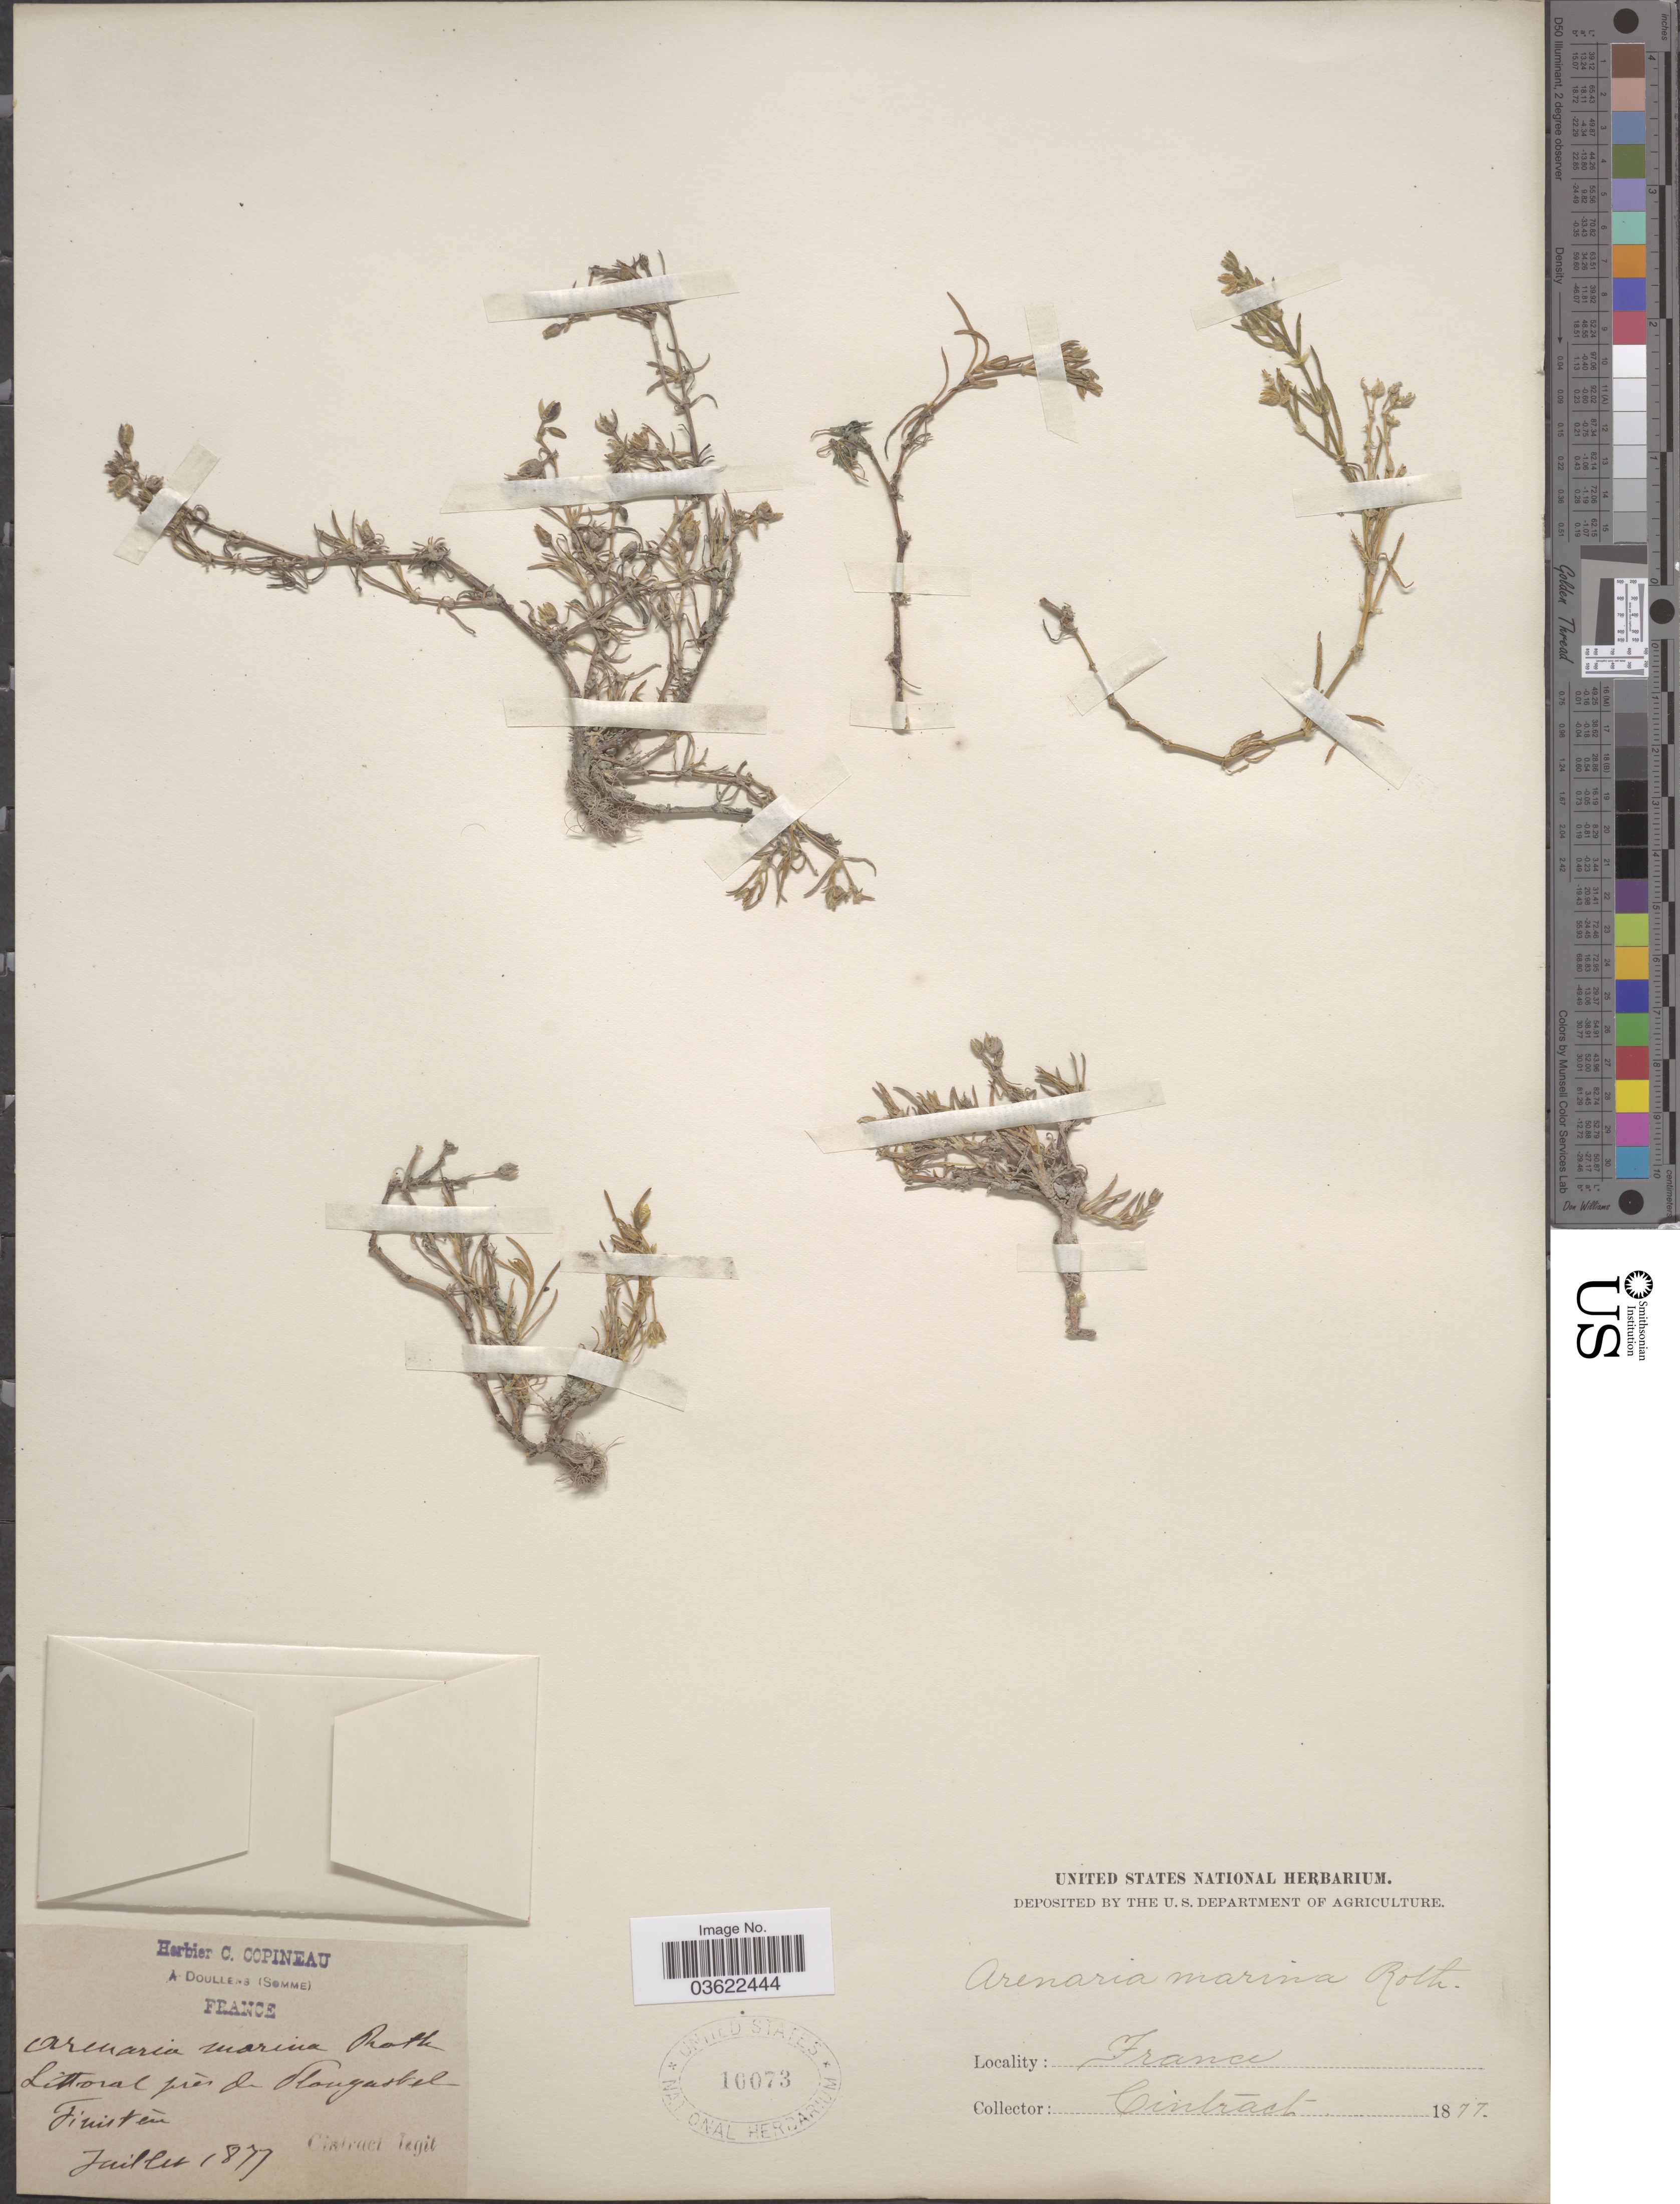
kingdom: Plantae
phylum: Tracheophyta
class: Magnoliopsida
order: Caryophyllales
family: Caryophyllaceae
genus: Arenaria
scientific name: Arenaria marina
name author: Pall.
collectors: Cintract, --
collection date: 1877-07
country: France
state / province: Bretagne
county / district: Finistère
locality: Littoral prés de Plougastel Finistére.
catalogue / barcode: US 10073